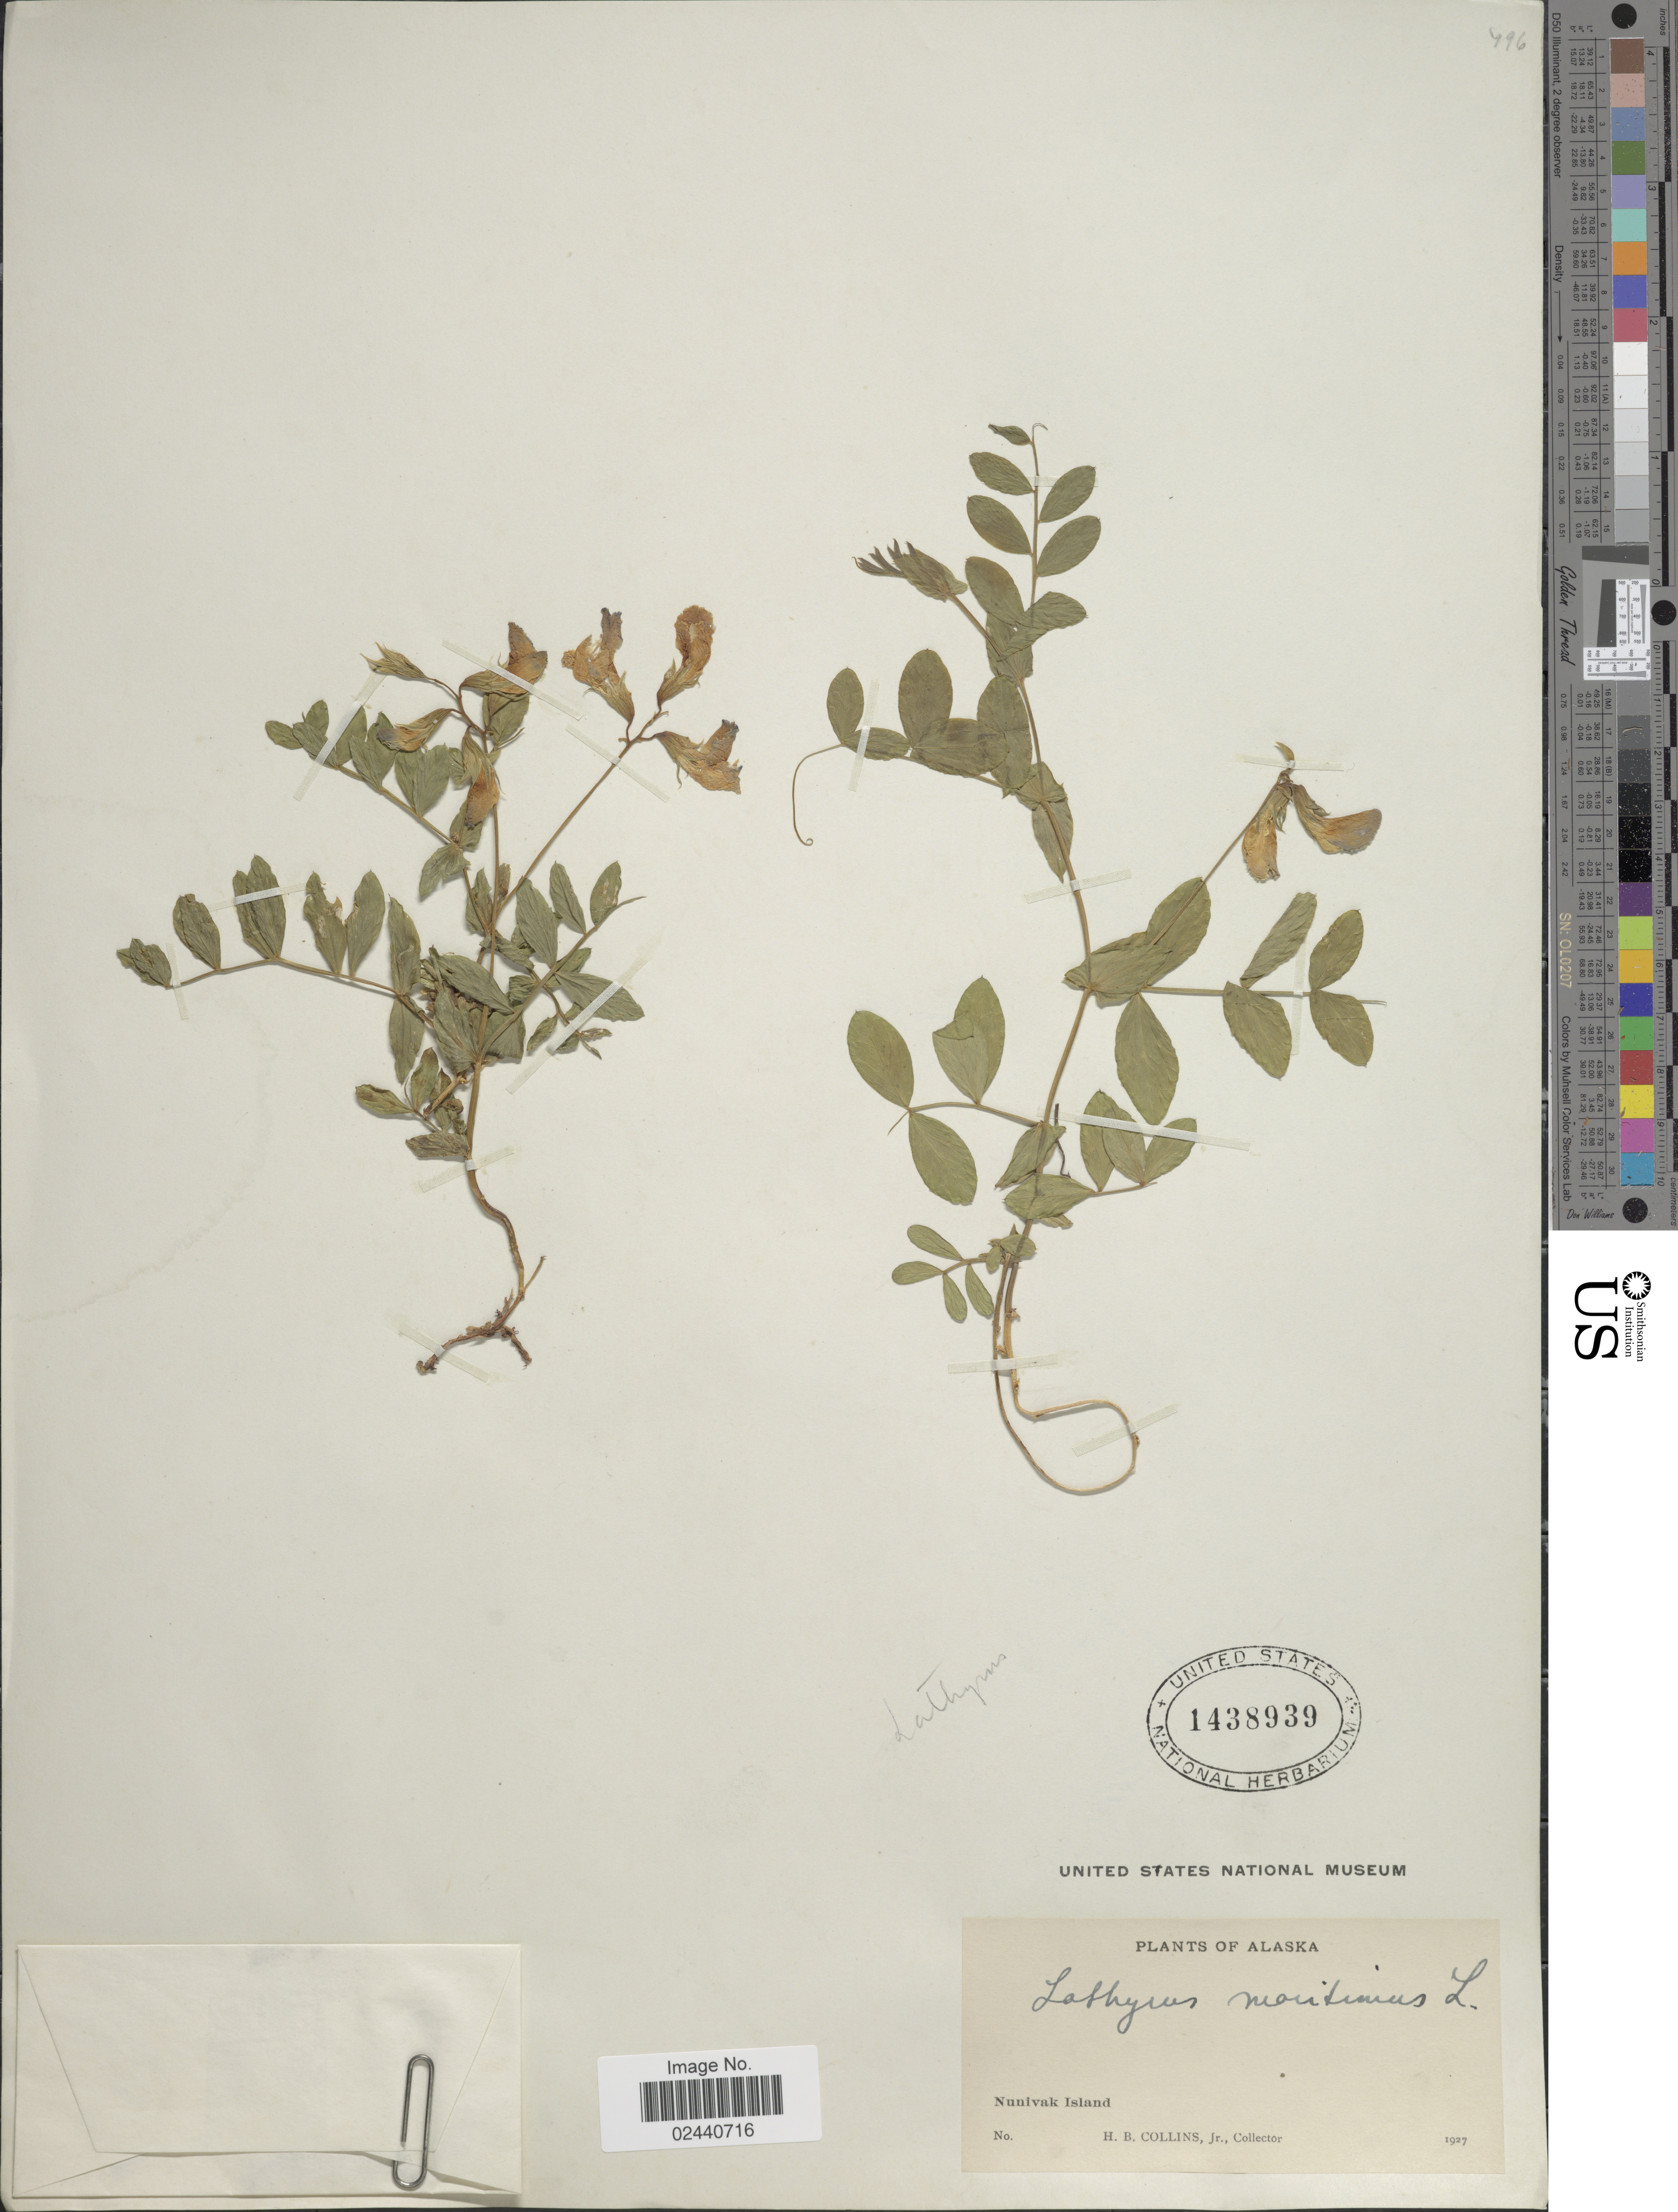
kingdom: Plantae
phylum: Tracheophyta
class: Magnoliopsida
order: Fabales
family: Fabaceae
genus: Lathyrus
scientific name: Lathyrus japonicus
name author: Willd.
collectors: H. Collins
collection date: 1927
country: United States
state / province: Alaska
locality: Nunivak Island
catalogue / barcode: US 1438939